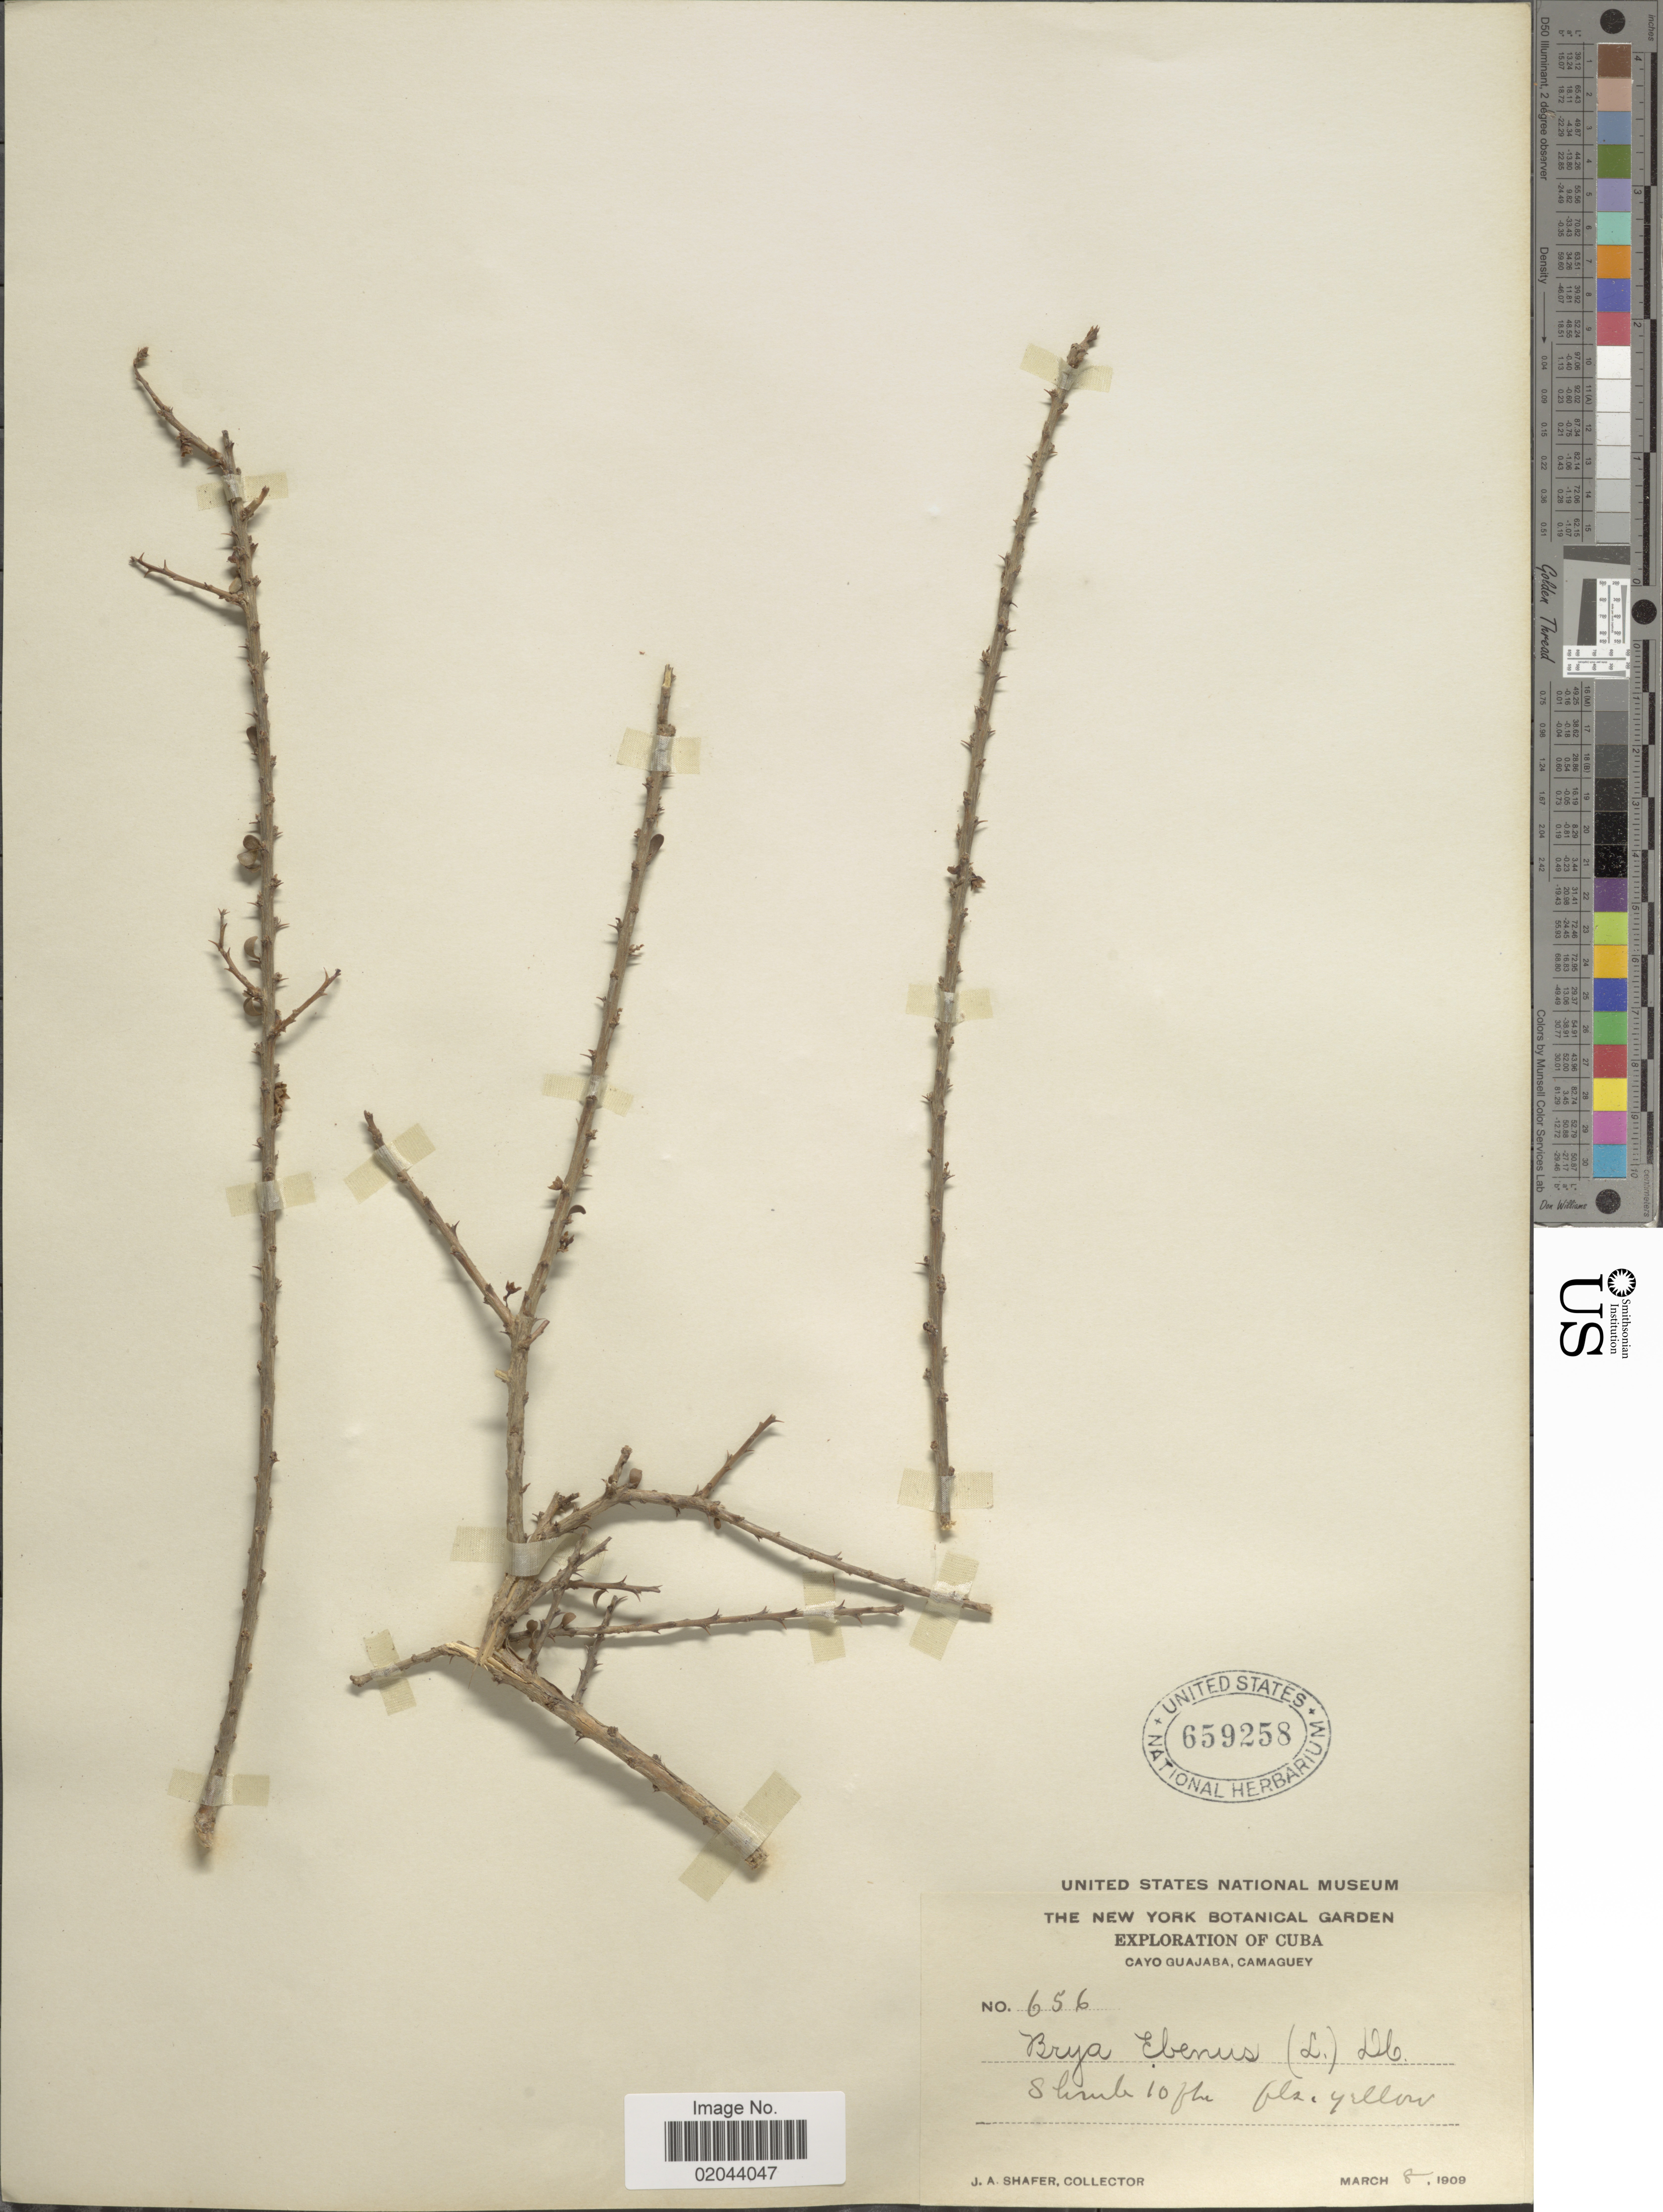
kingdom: Plantae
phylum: Tracheophyta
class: Magnoliopsida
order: Fabales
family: Fabaceae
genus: Brya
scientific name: Brya ebenus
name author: (L.) DC.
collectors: J. A. Shafer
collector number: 656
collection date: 1909-03-08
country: Cuba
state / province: Camagüey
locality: Cayo Guajaba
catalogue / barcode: US 659258